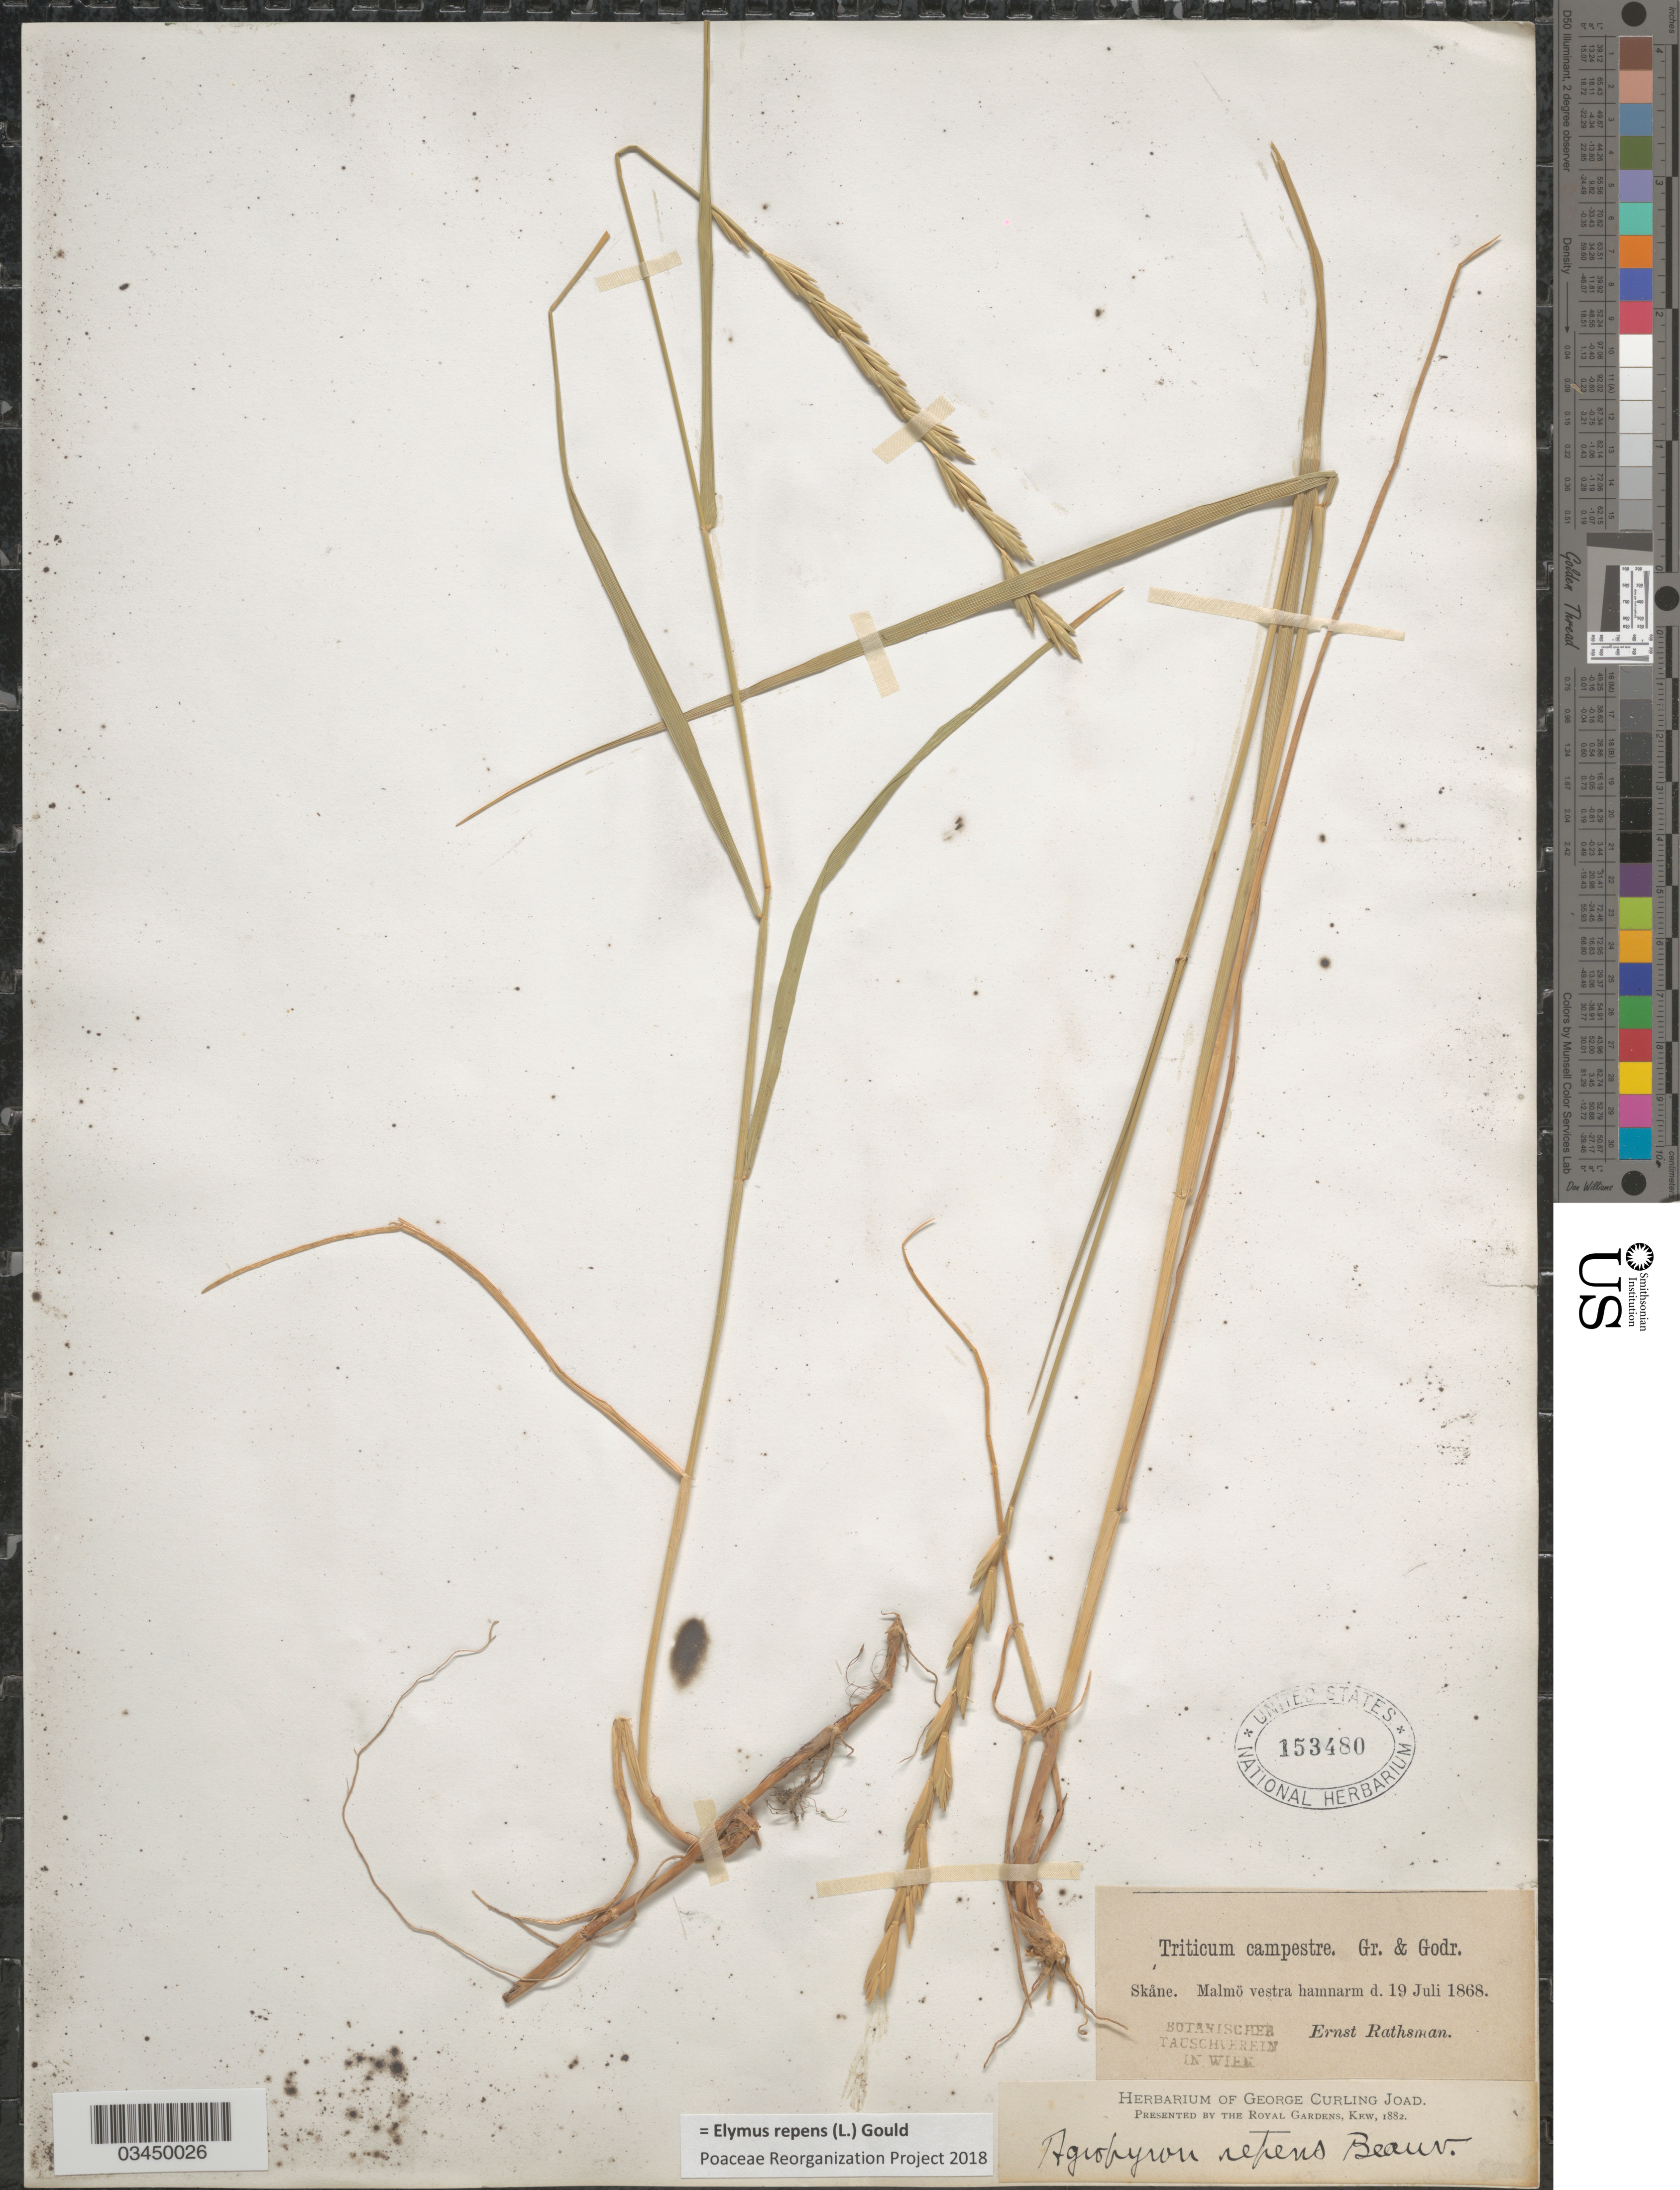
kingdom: Plantae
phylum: Tracheophyta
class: Liliopsida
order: Poales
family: Poaceae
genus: Elymus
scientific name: Elymus repens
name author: (L.) Gould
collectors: E. Rathsman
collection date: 1868-07-19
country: Sweden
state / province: Skåne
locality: Malmö vestra hamnarm.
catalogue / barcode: US 153480